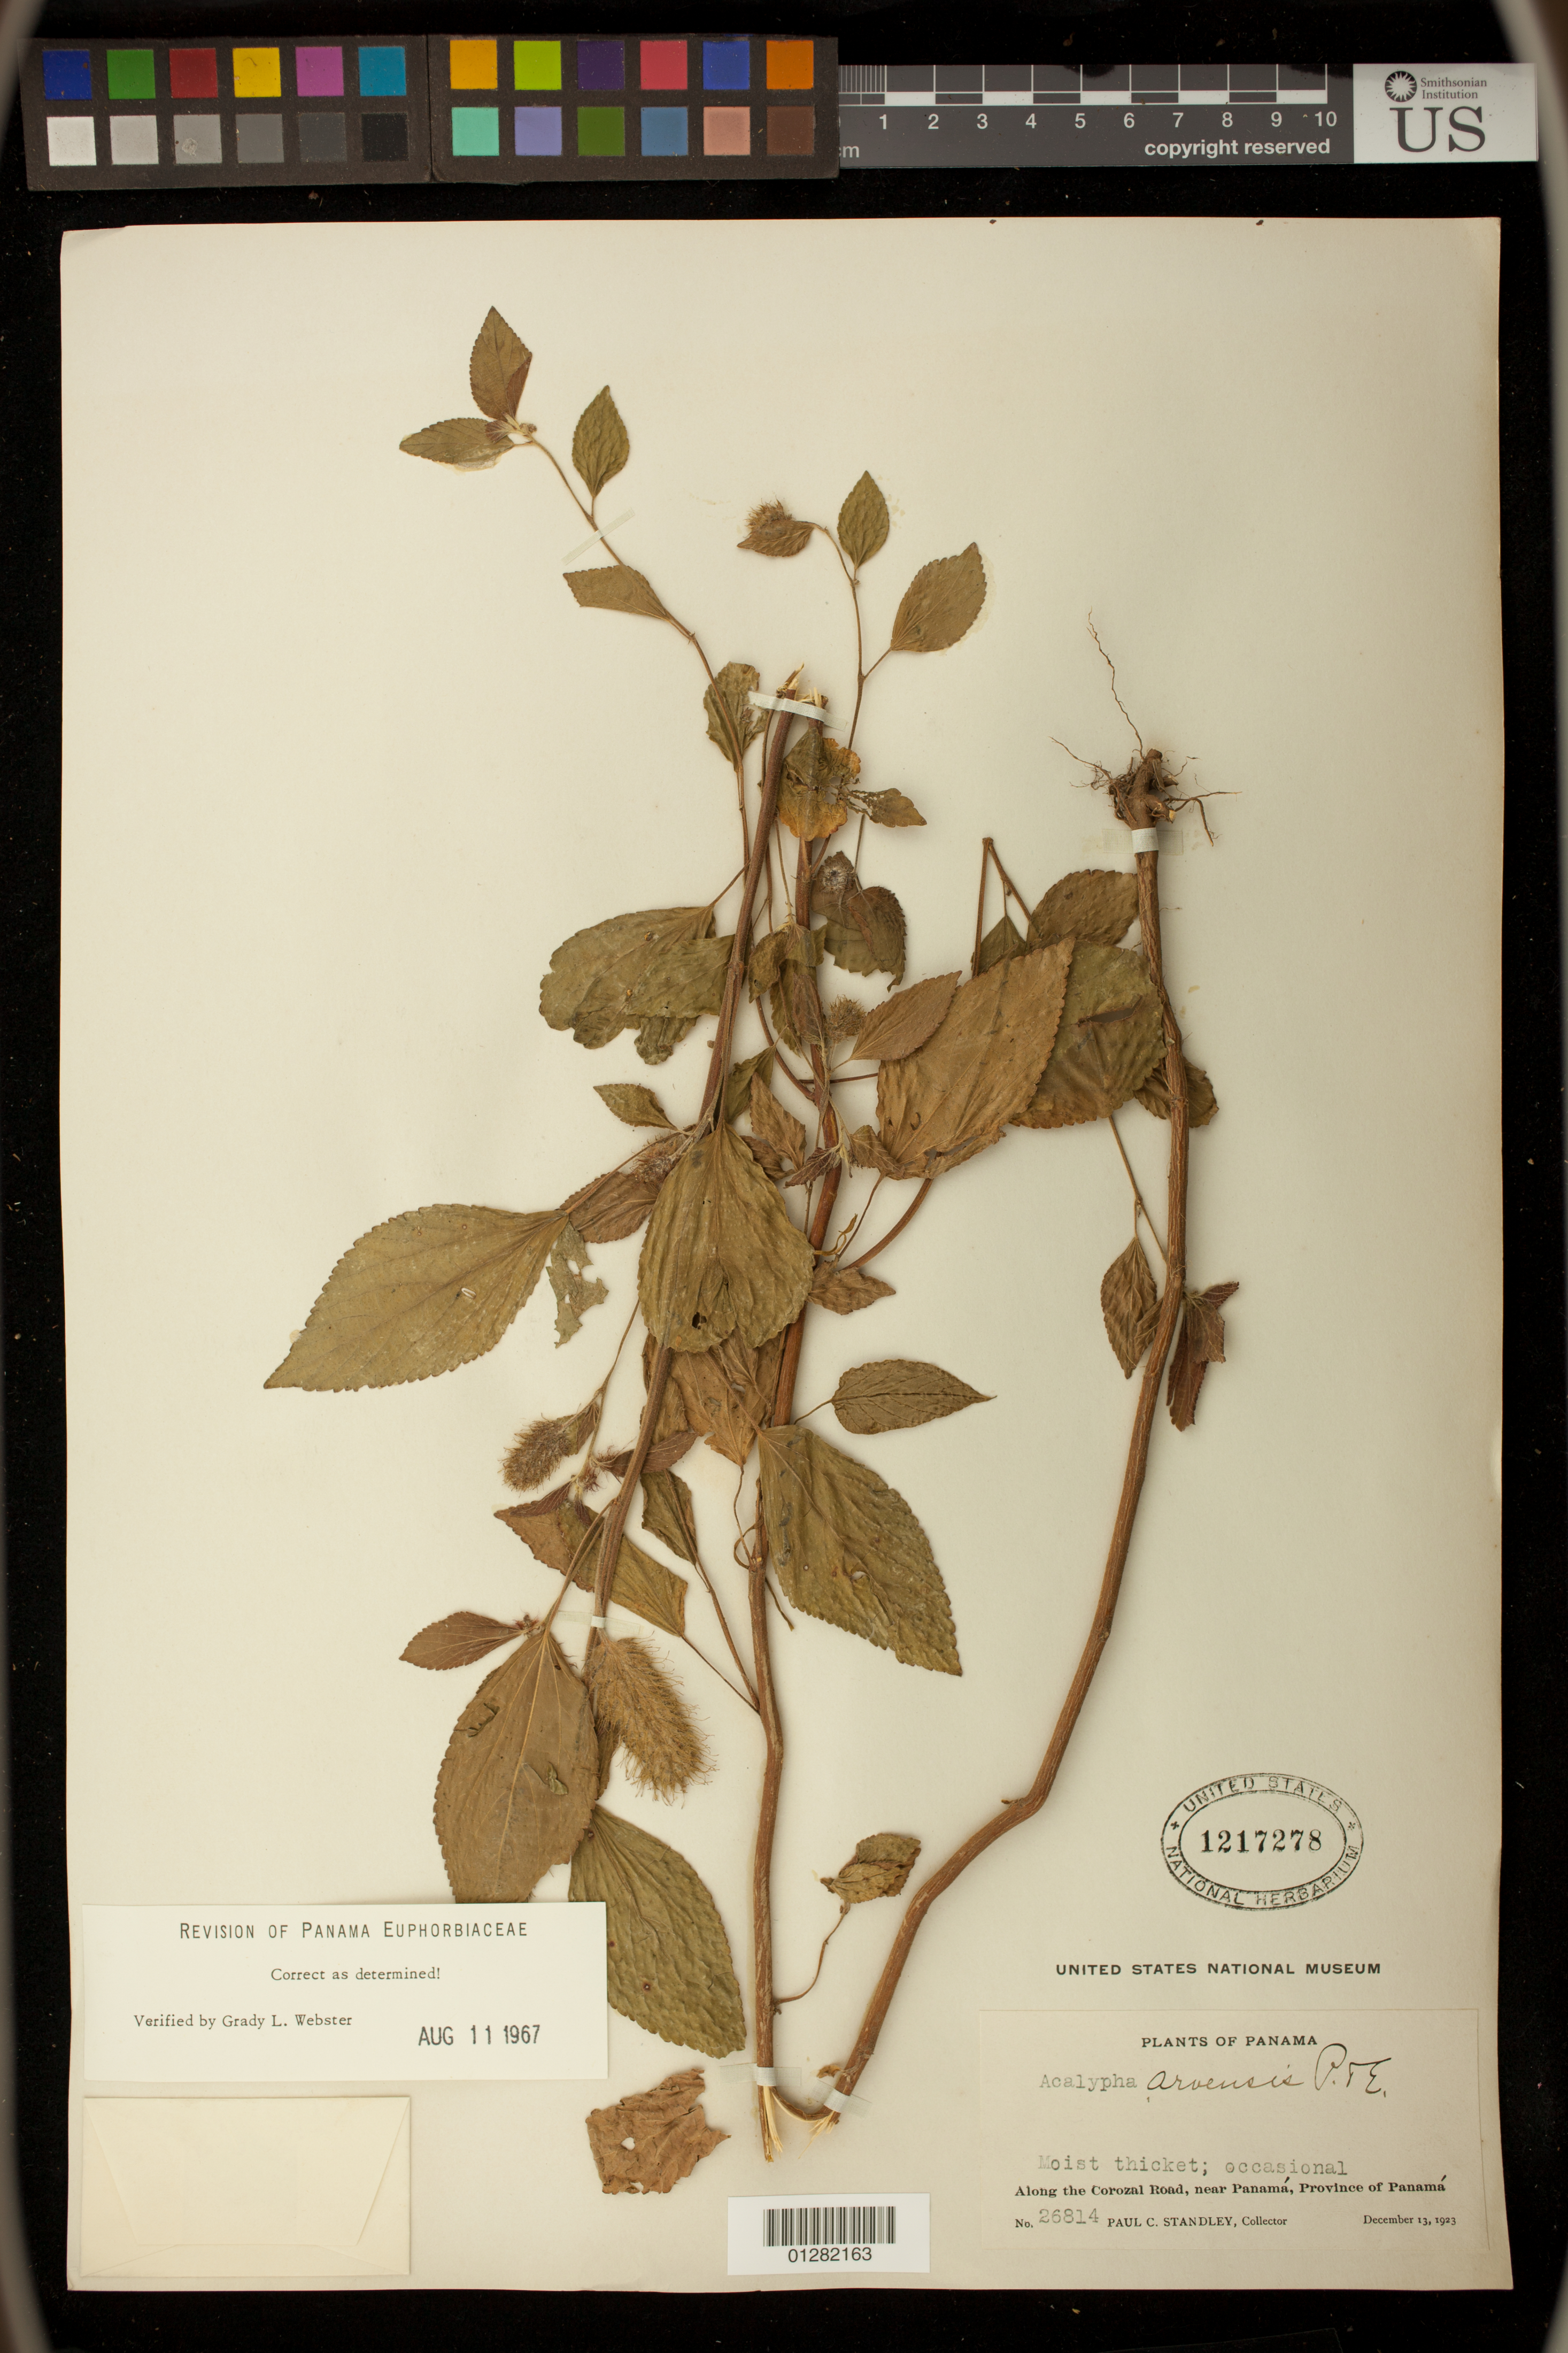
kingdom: Plantae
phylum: Tracheophyta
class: Magnoliopsida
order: Malpighiales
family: Euphorbiaceae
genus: Acalypha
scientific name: Acalypha arvensis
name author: Poepp.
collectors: P. C. Standley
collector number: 26814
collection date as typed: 13 Dec 1923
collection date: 1923-12-13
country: Panama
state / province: Panamá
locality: Along the Corozal Road.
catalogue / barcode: US 1217278